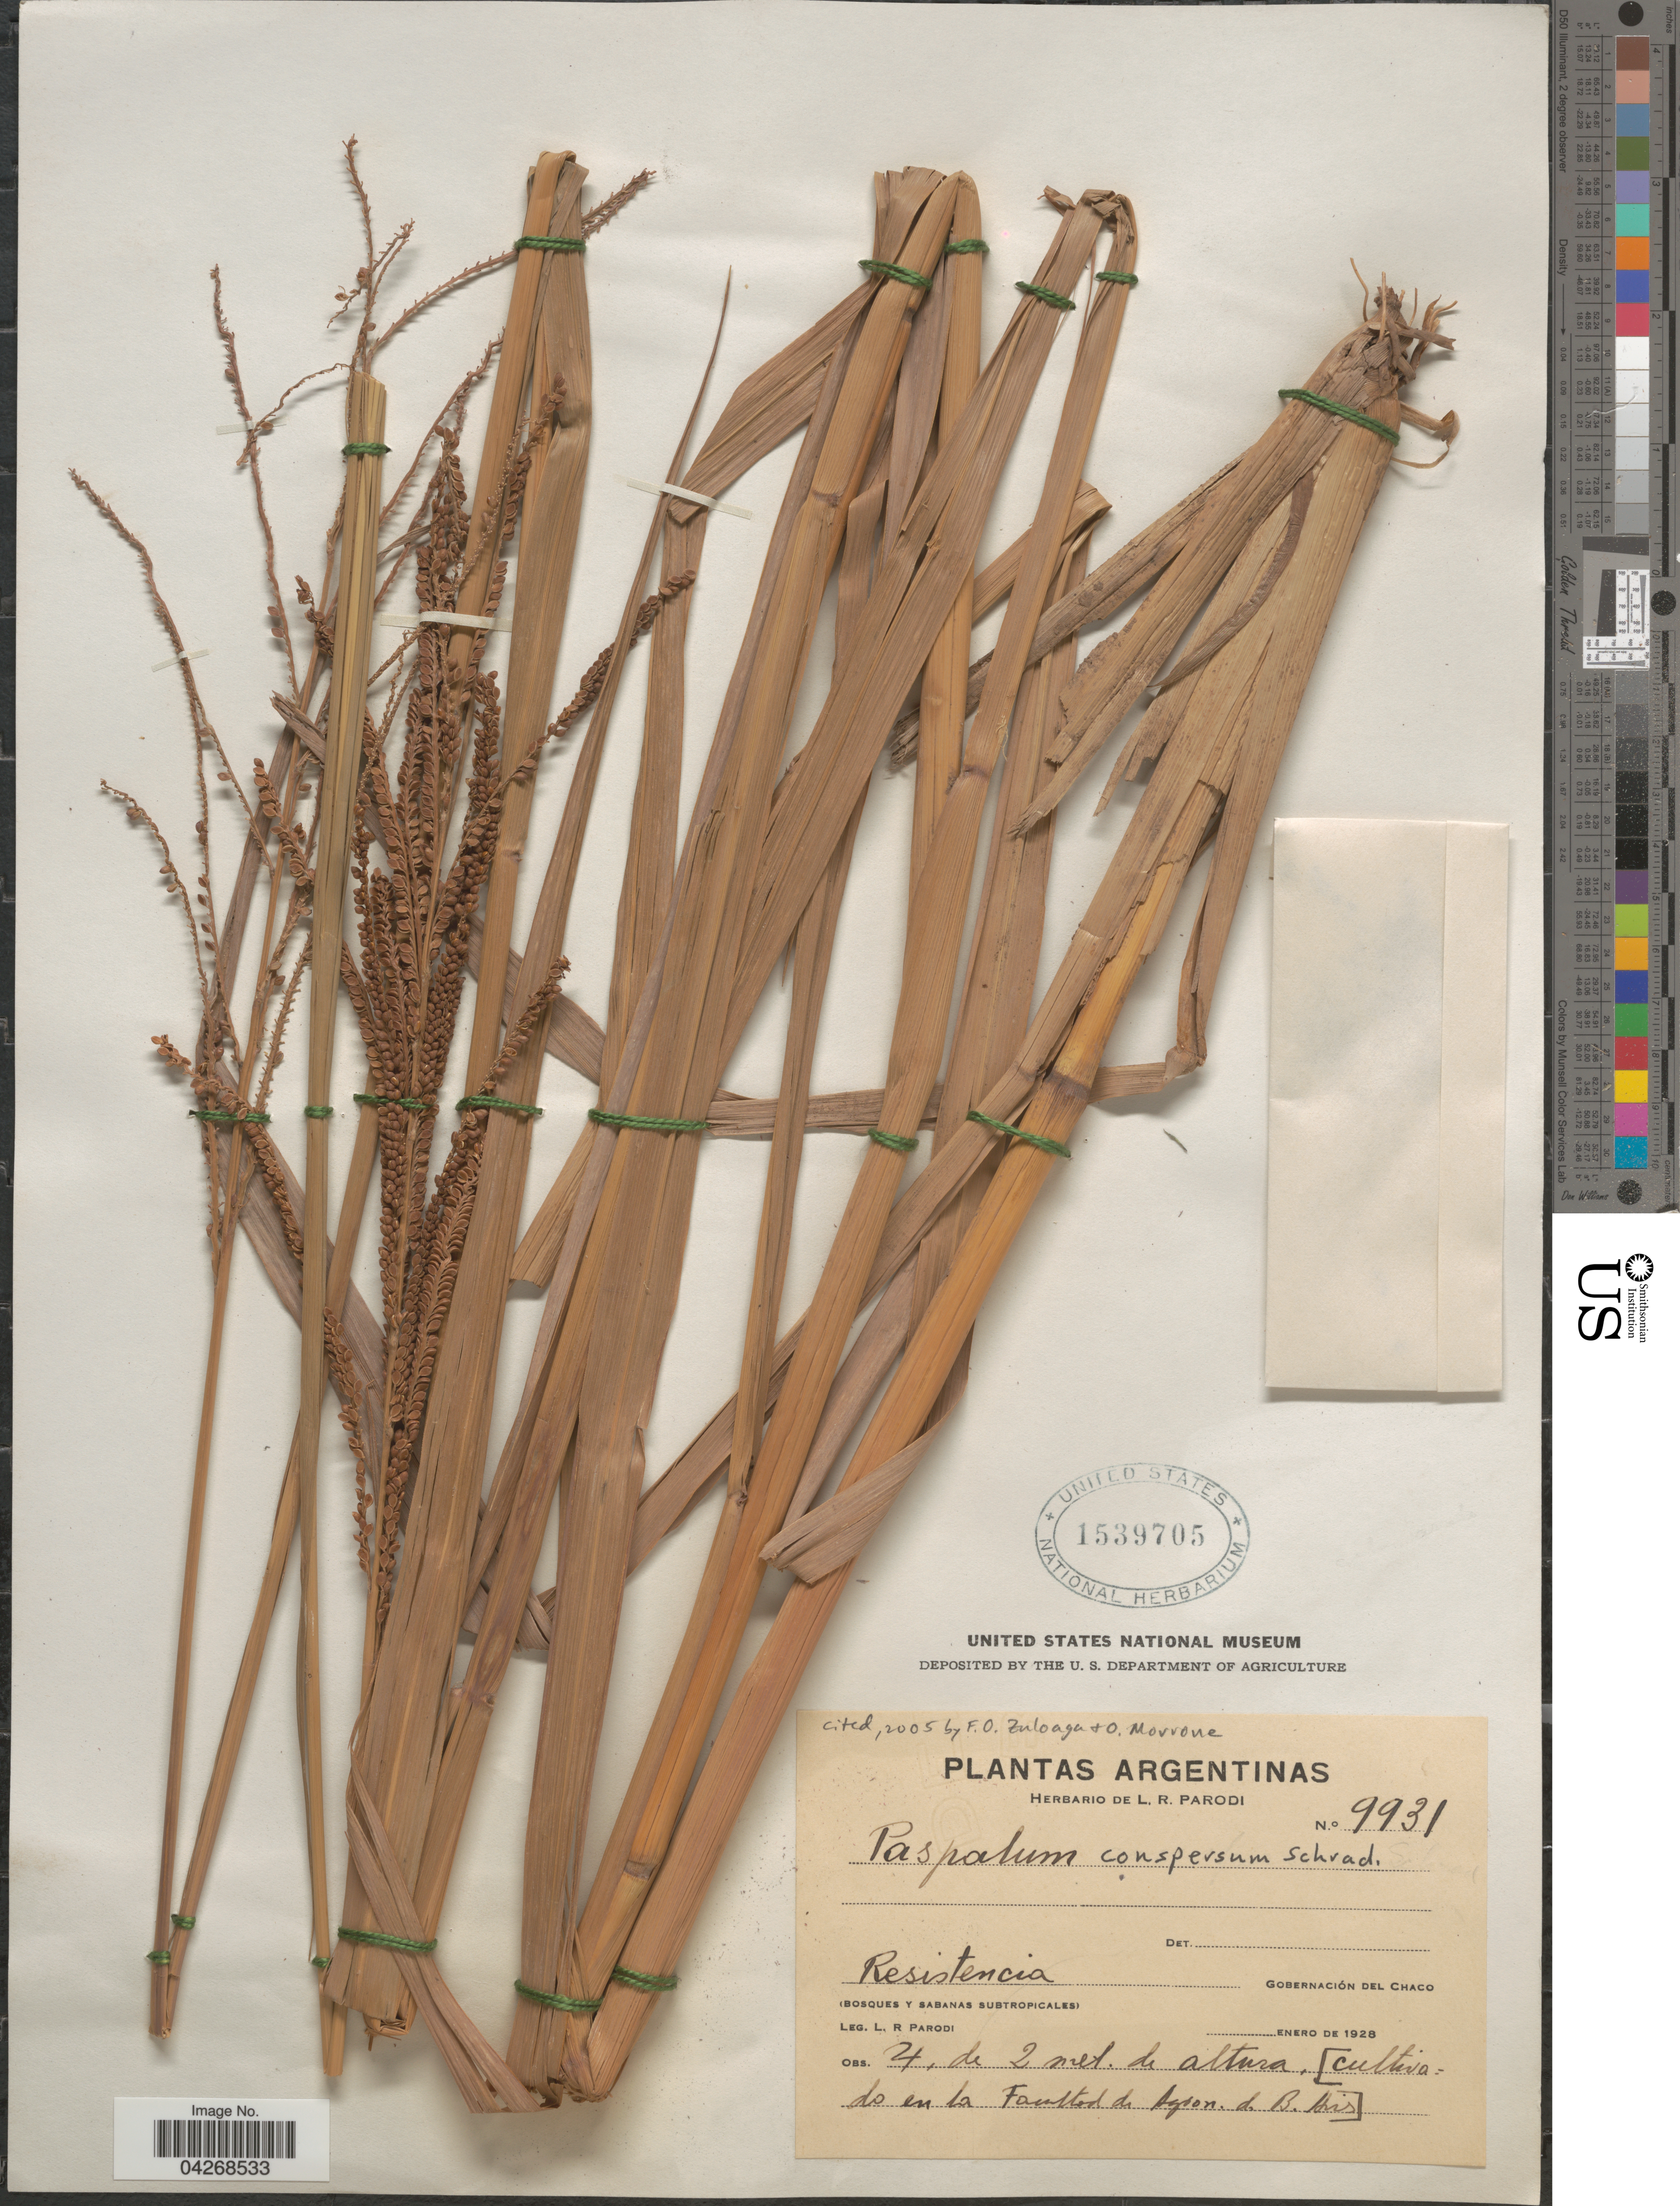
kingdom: Plantae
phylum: Tracheophyta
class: Liliopsida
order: Poales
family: Poaceae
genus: Paspalum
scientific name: Paspalum conspersum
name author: Schrad.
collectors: L. R. Parodi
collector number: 9931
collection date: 1928-01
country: Argentina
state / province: Chaco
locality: Resistencia. Gobernación del Chaco. (Bosques y sabanas subtropicales).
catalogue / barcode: US 1539705